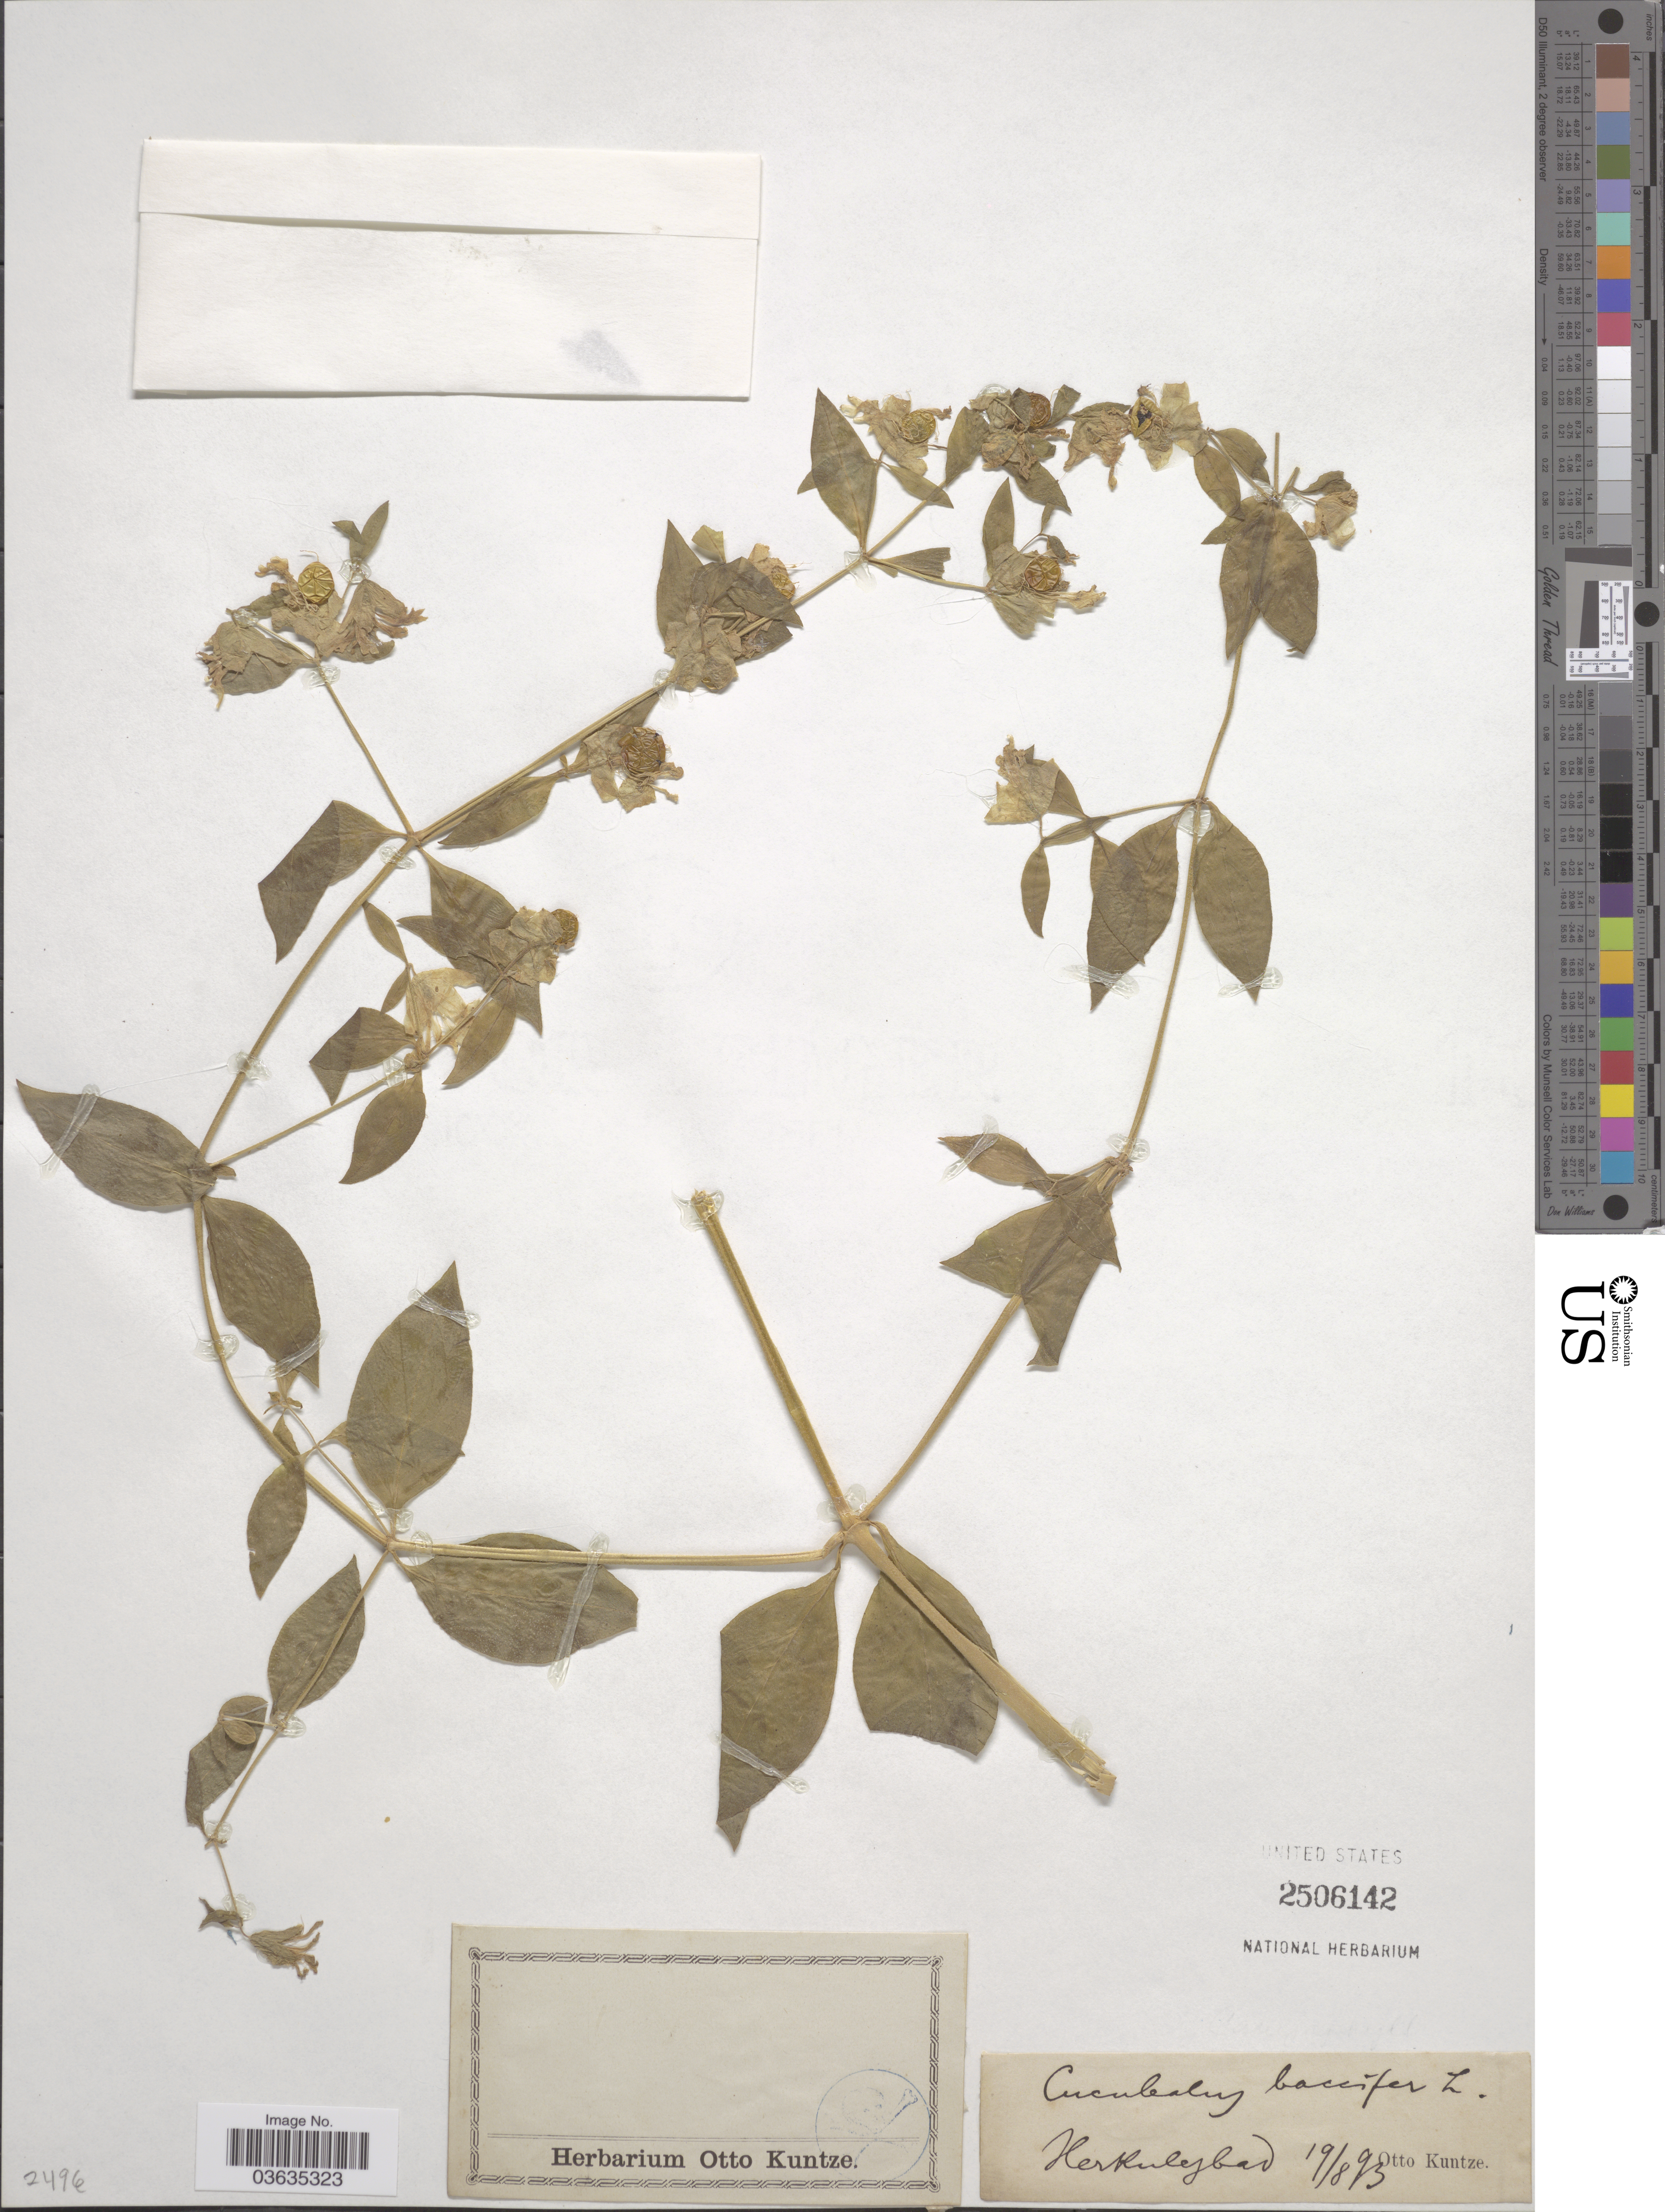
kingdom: Plantae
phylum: Tracheophyta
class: Magnoliopsida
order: Caryophyllales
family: Caryophyllaceae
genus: Silene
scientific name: Silene baccifera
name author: (L.) Durande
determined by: U.S. National Herbarium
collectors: C.E.O. Kuntze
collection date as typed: Transcribed d/m/y: 19/8/93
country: Romania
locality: Herkulesbad.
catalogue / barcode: US 2506142